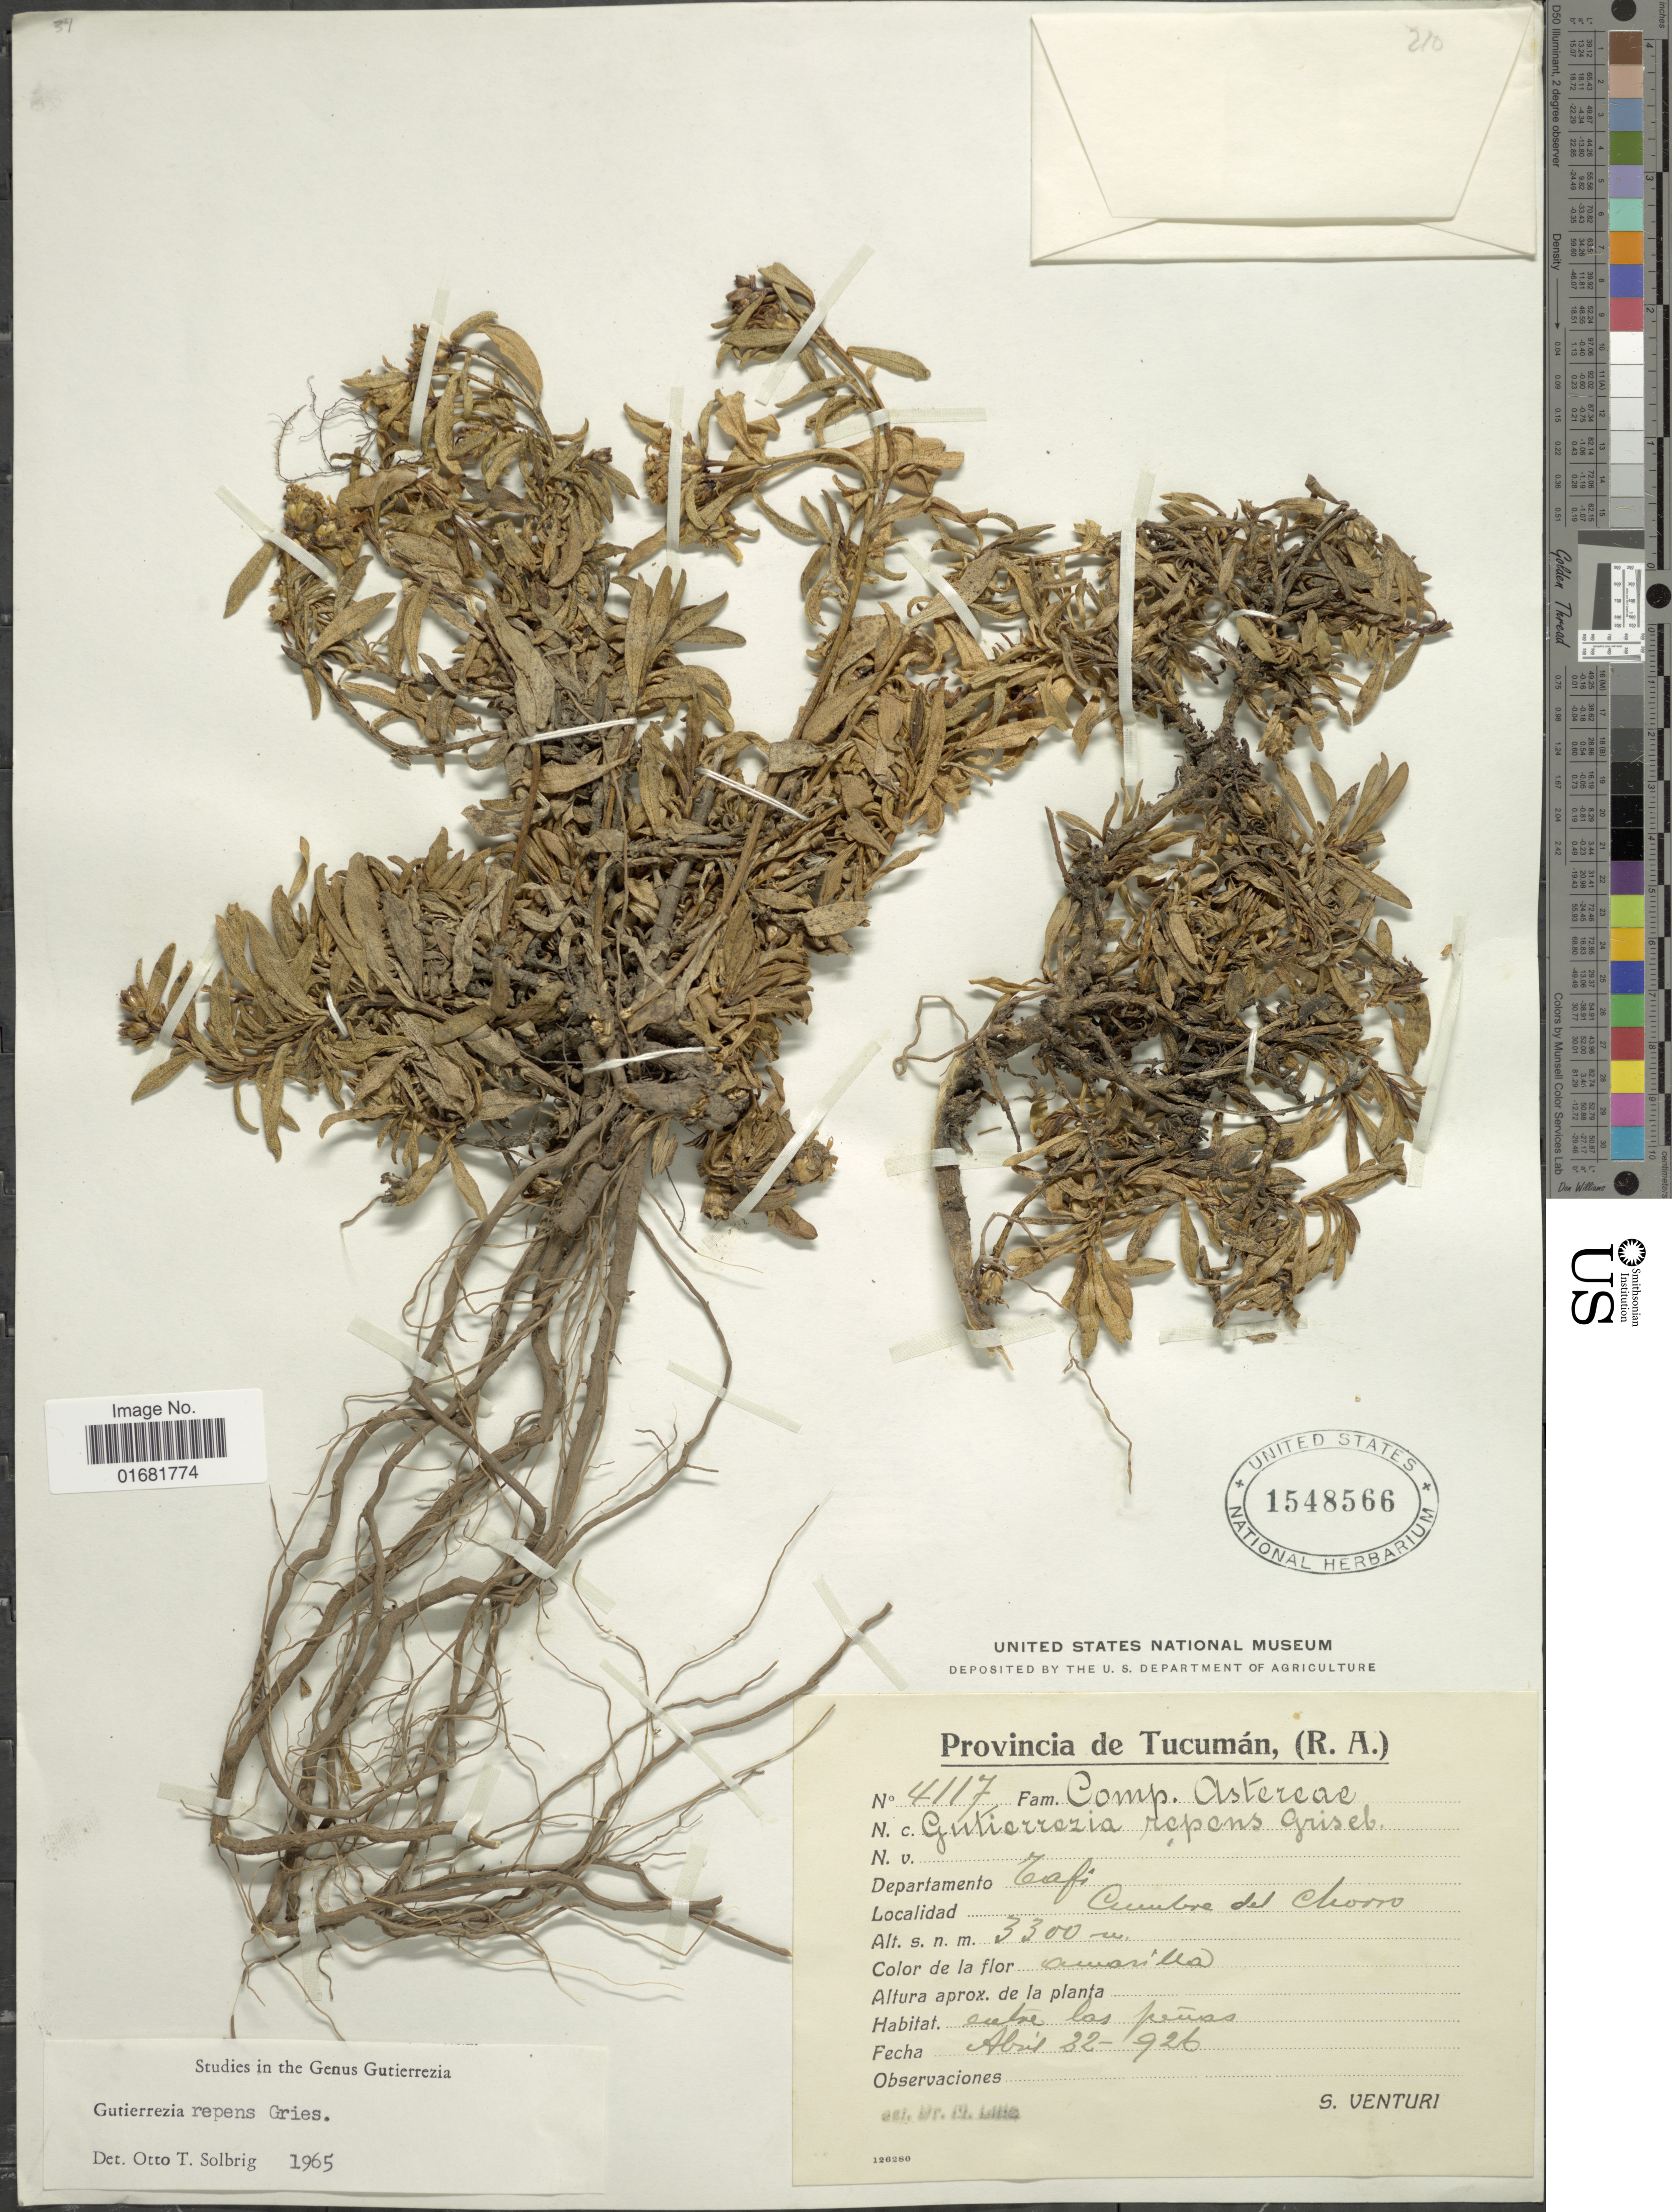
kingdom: Plantae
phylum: Tracheophyta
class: Magnoliopsida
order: Asterales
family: Asteraceae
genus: Gutierrezia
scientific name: Gutierrezia repens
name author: Griseb.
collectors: S. Venturi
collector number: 4117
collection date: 1926-04-22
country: Argentina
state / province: Tucuman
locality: Departamento Tafi. Cumbre del Chorro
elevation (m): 3300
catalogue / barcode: US 1548566